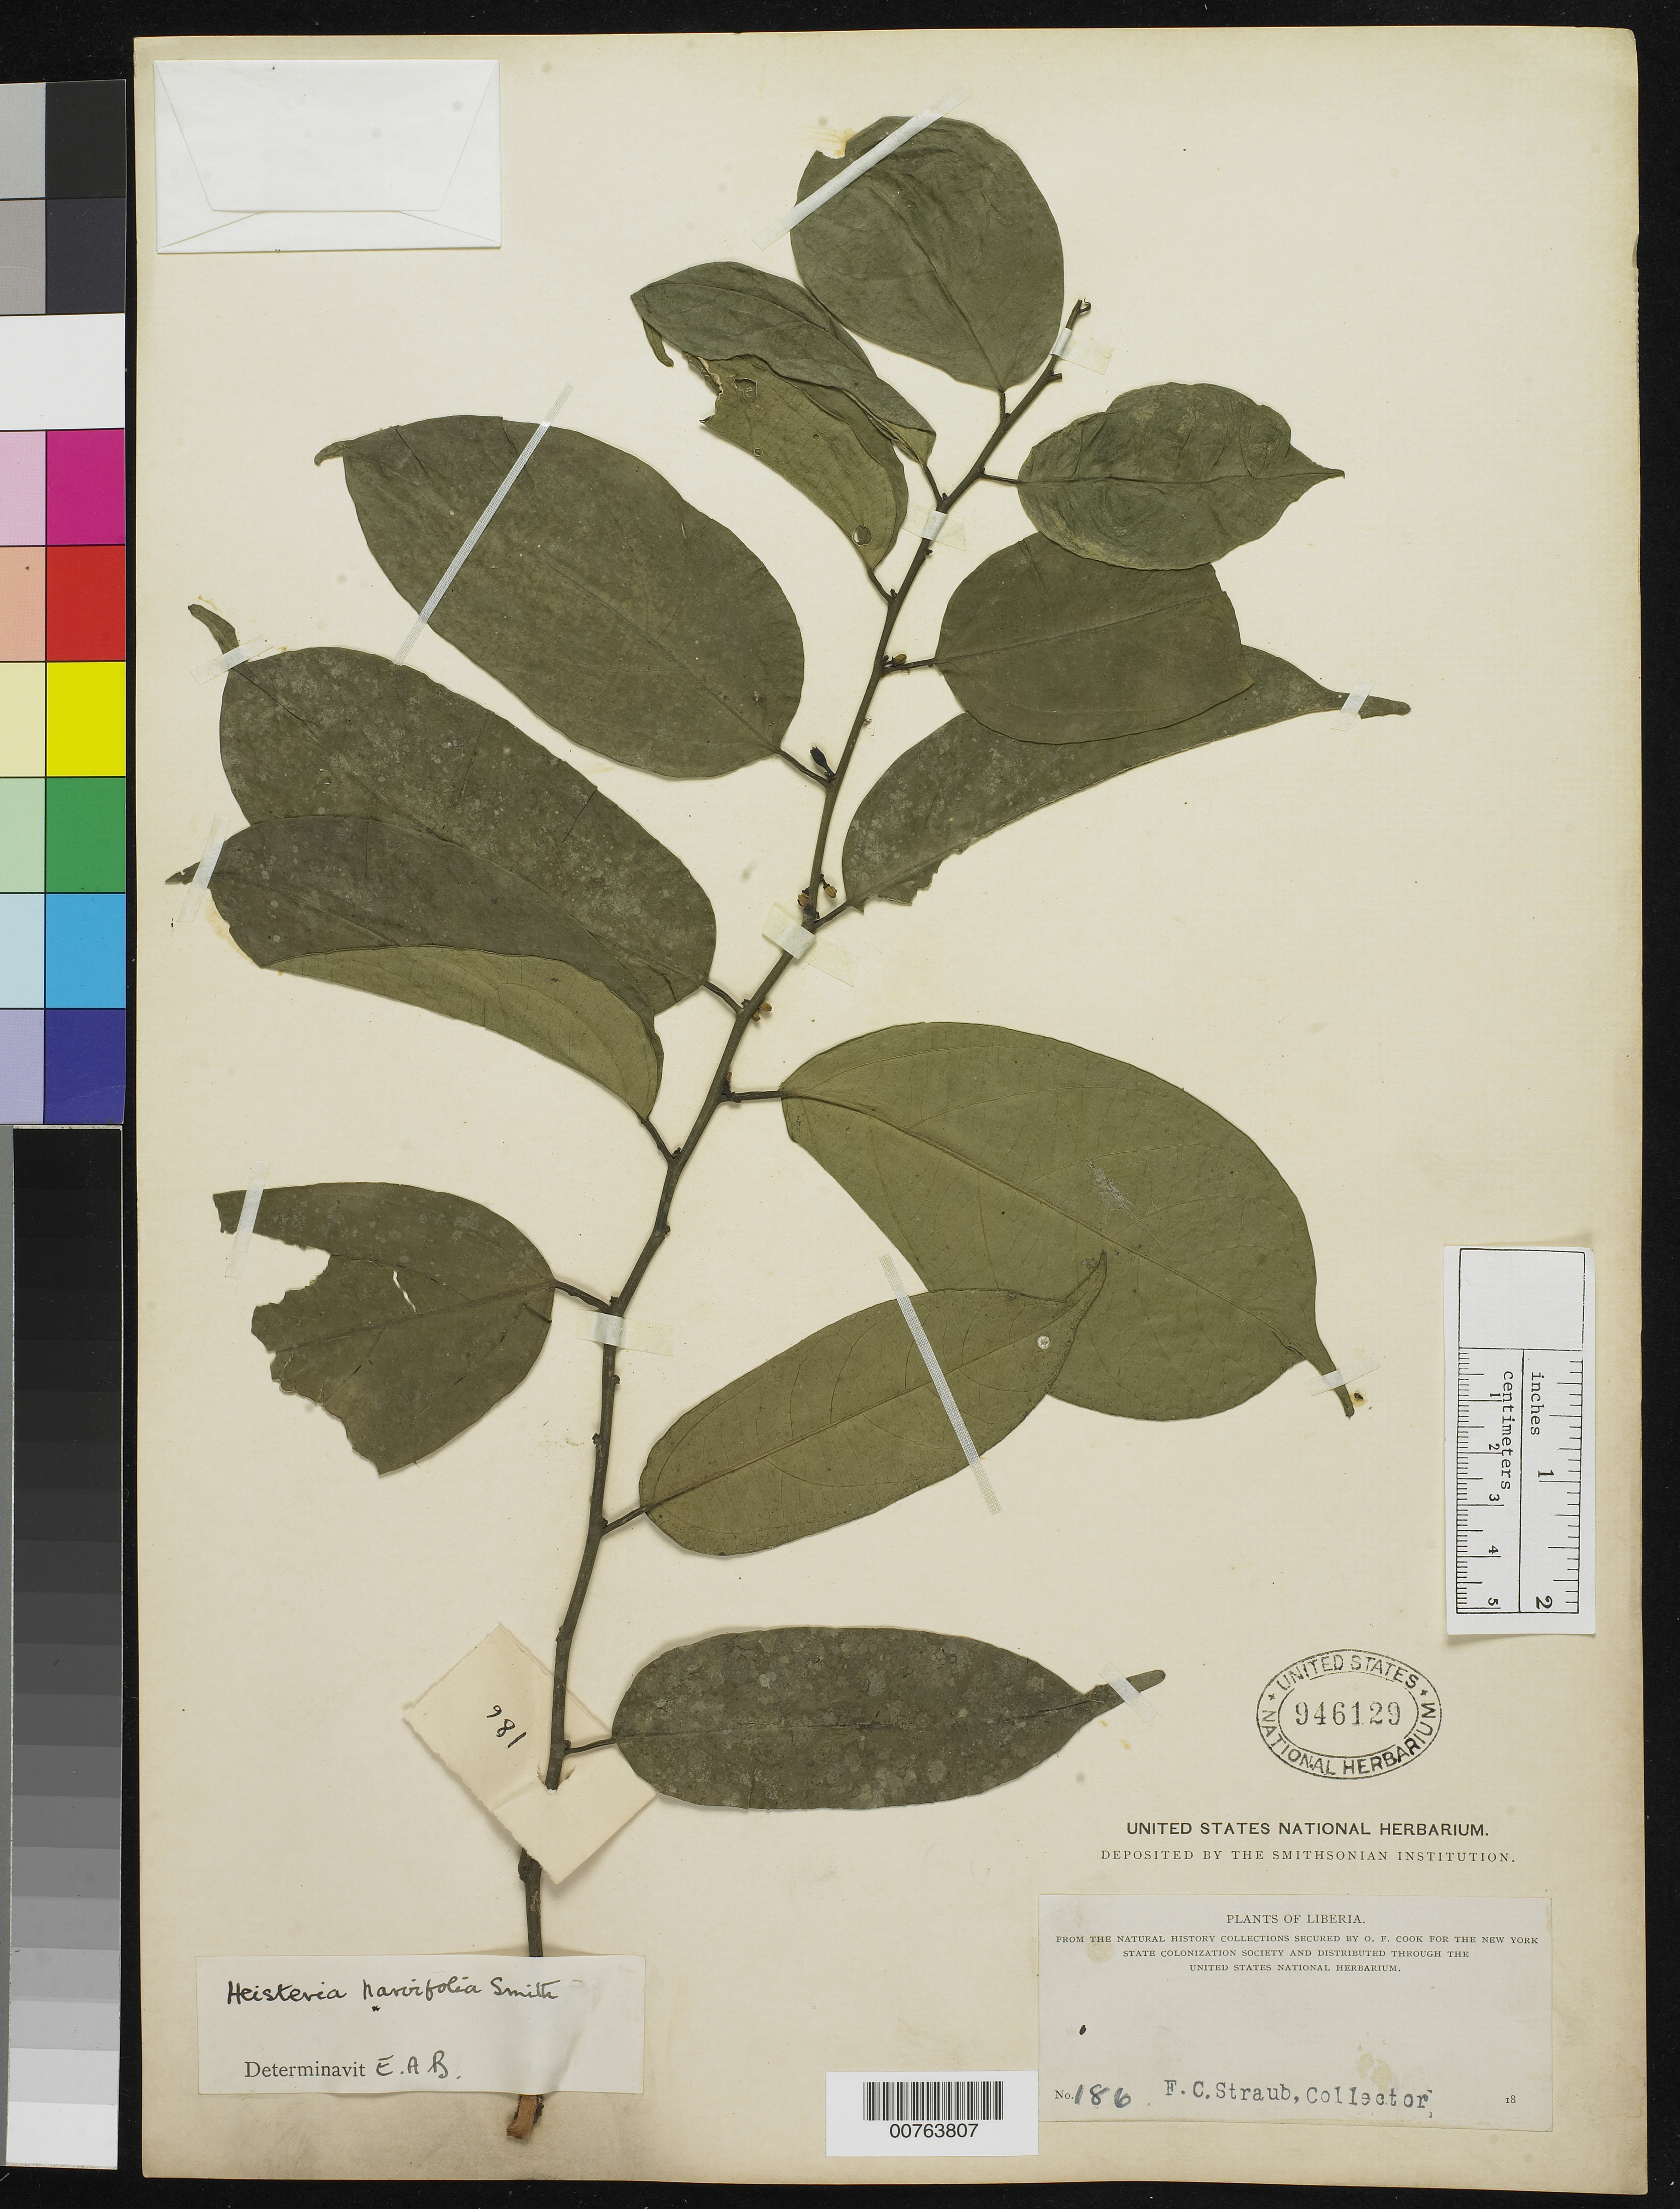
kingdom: Plantae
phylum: Tracheophyta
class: Magnoliopsida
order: Santalales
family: Erythropalaceae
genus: Heisteria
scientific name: Heisteria parvifolia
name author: Sm.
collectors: F. Straub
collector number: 186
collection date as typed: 18--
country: Liberia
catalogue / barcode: US 946129